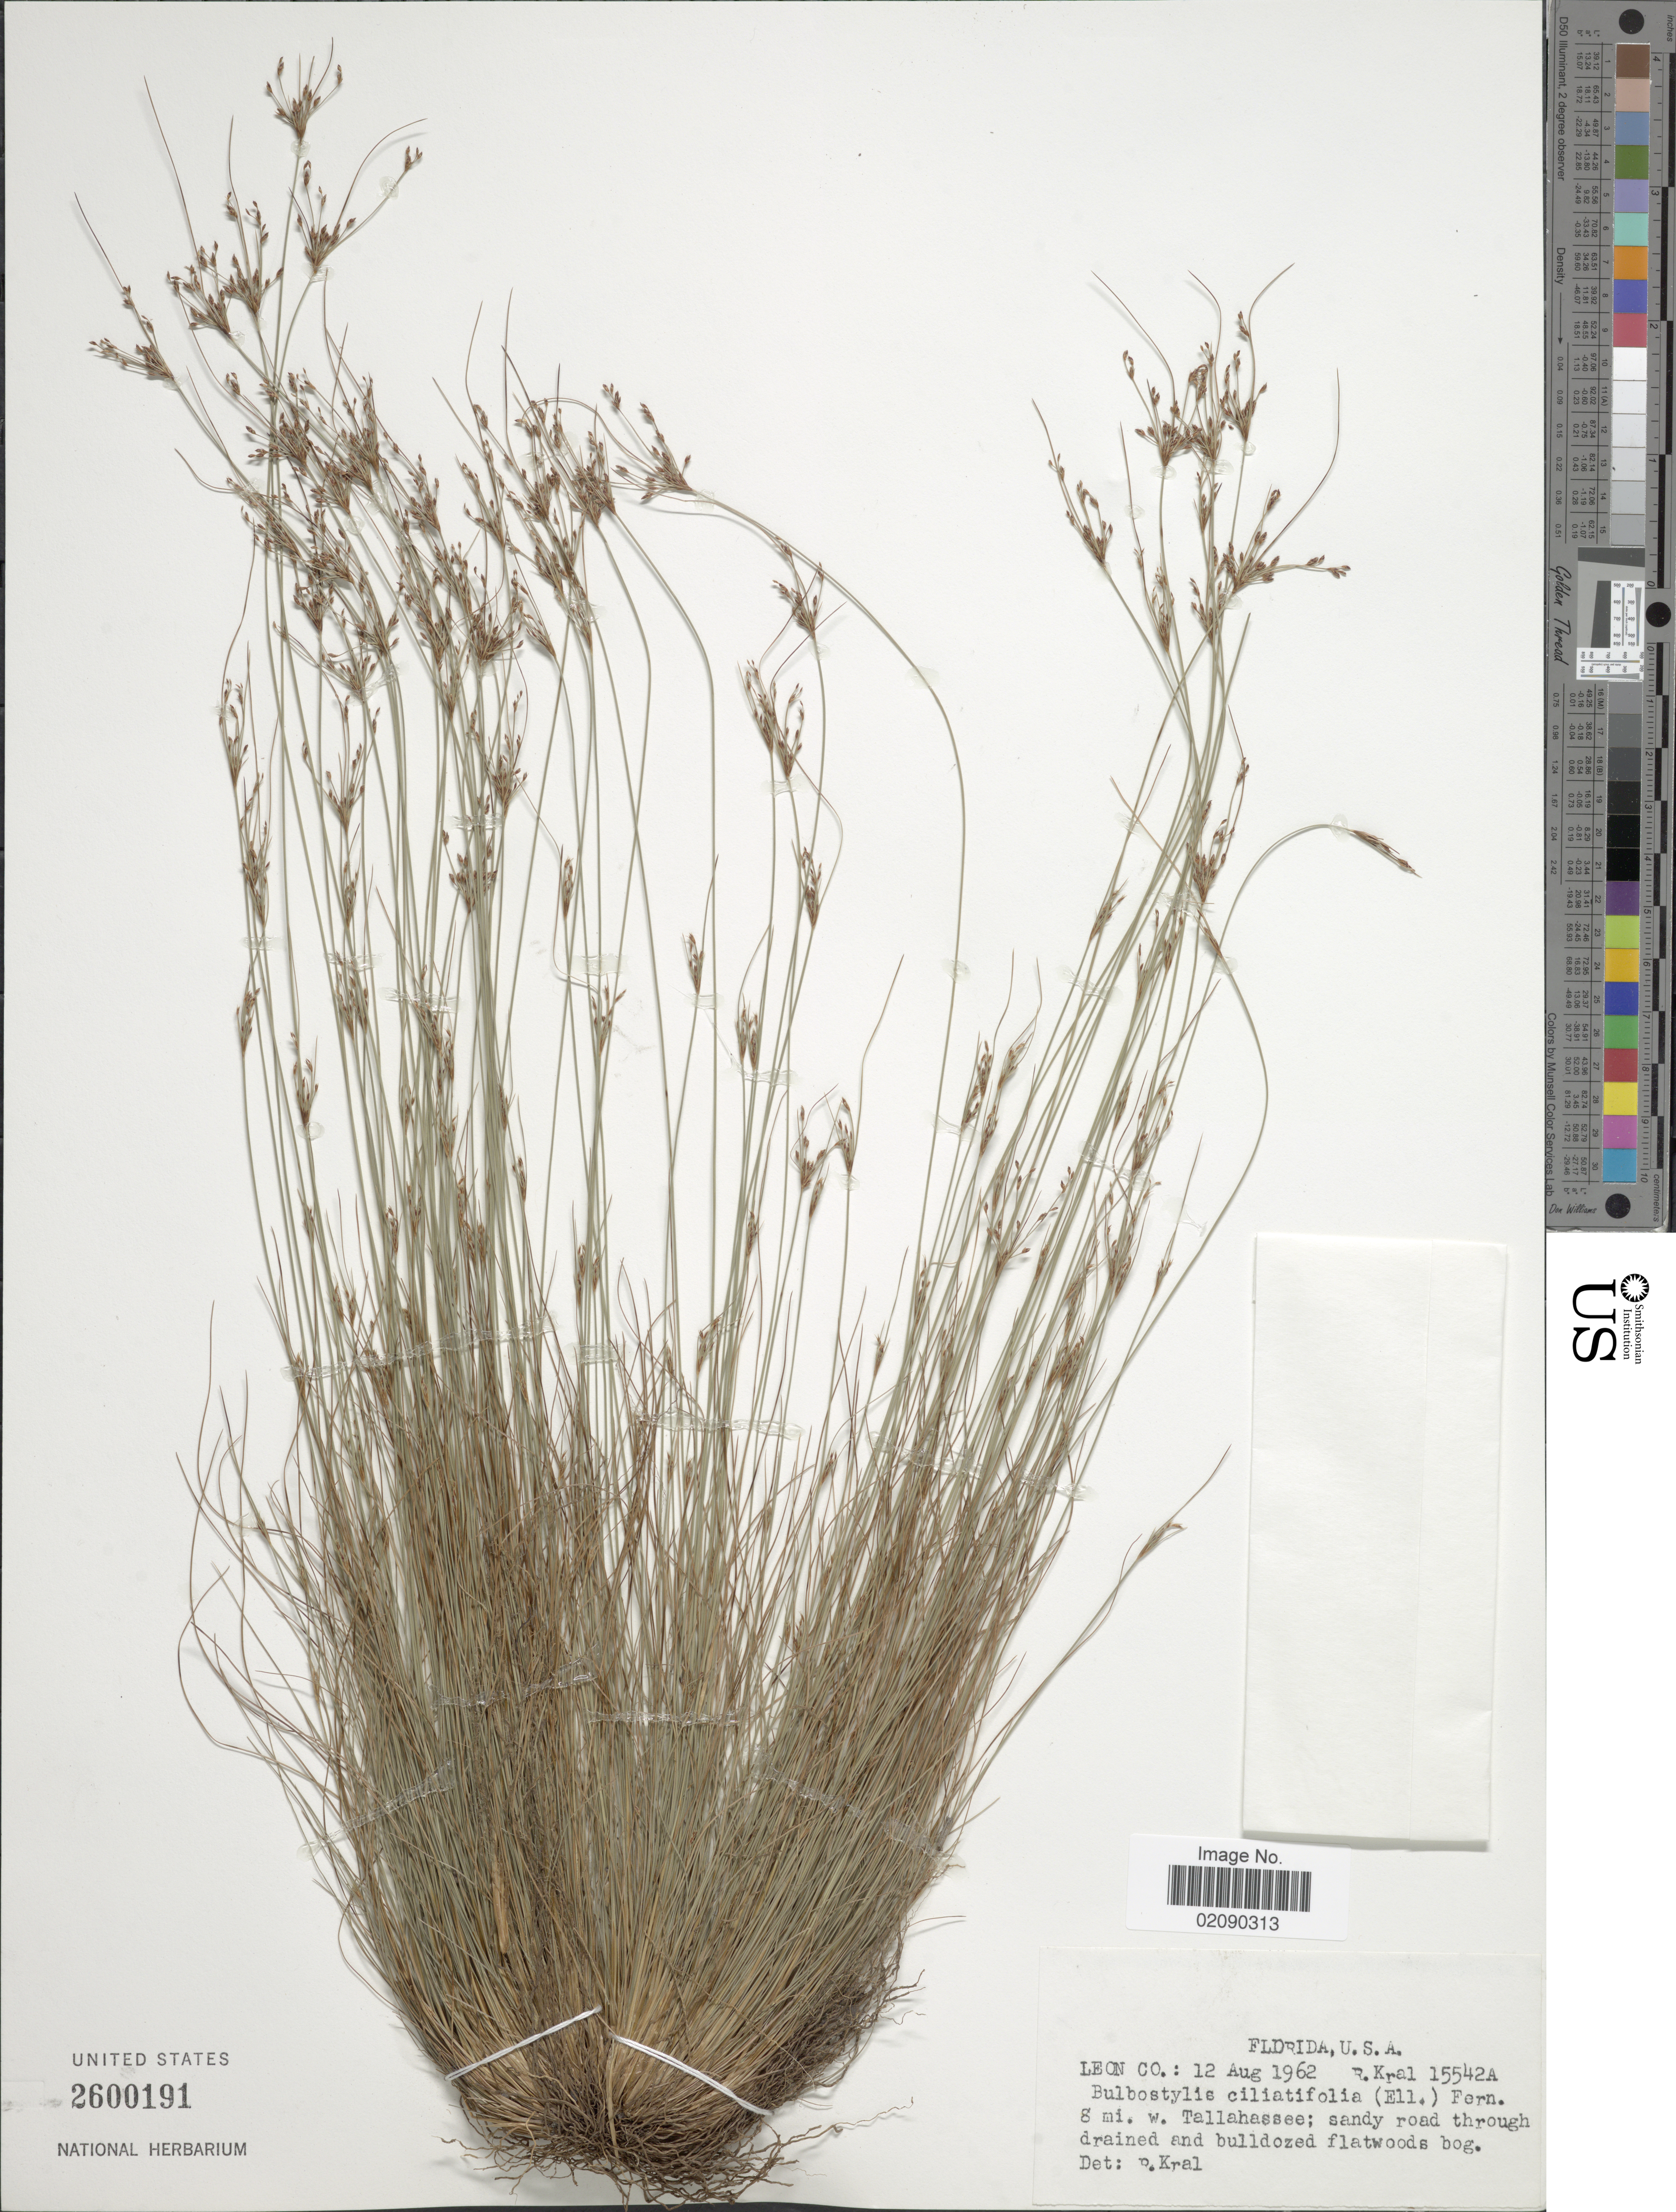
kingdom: Plantae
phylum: Tracheophyta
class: Liliopsida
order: Poales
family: Cyperaceae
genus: Bulbostylis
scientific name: Bulbostylis ciliatifolia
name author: (Elliott) Fernald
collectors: R. Kral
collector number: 15542A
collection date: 1962-08-12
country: United States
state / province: Florida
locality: Leon Co. 8 mi. w. Tallahassee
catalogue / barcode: US 2600191